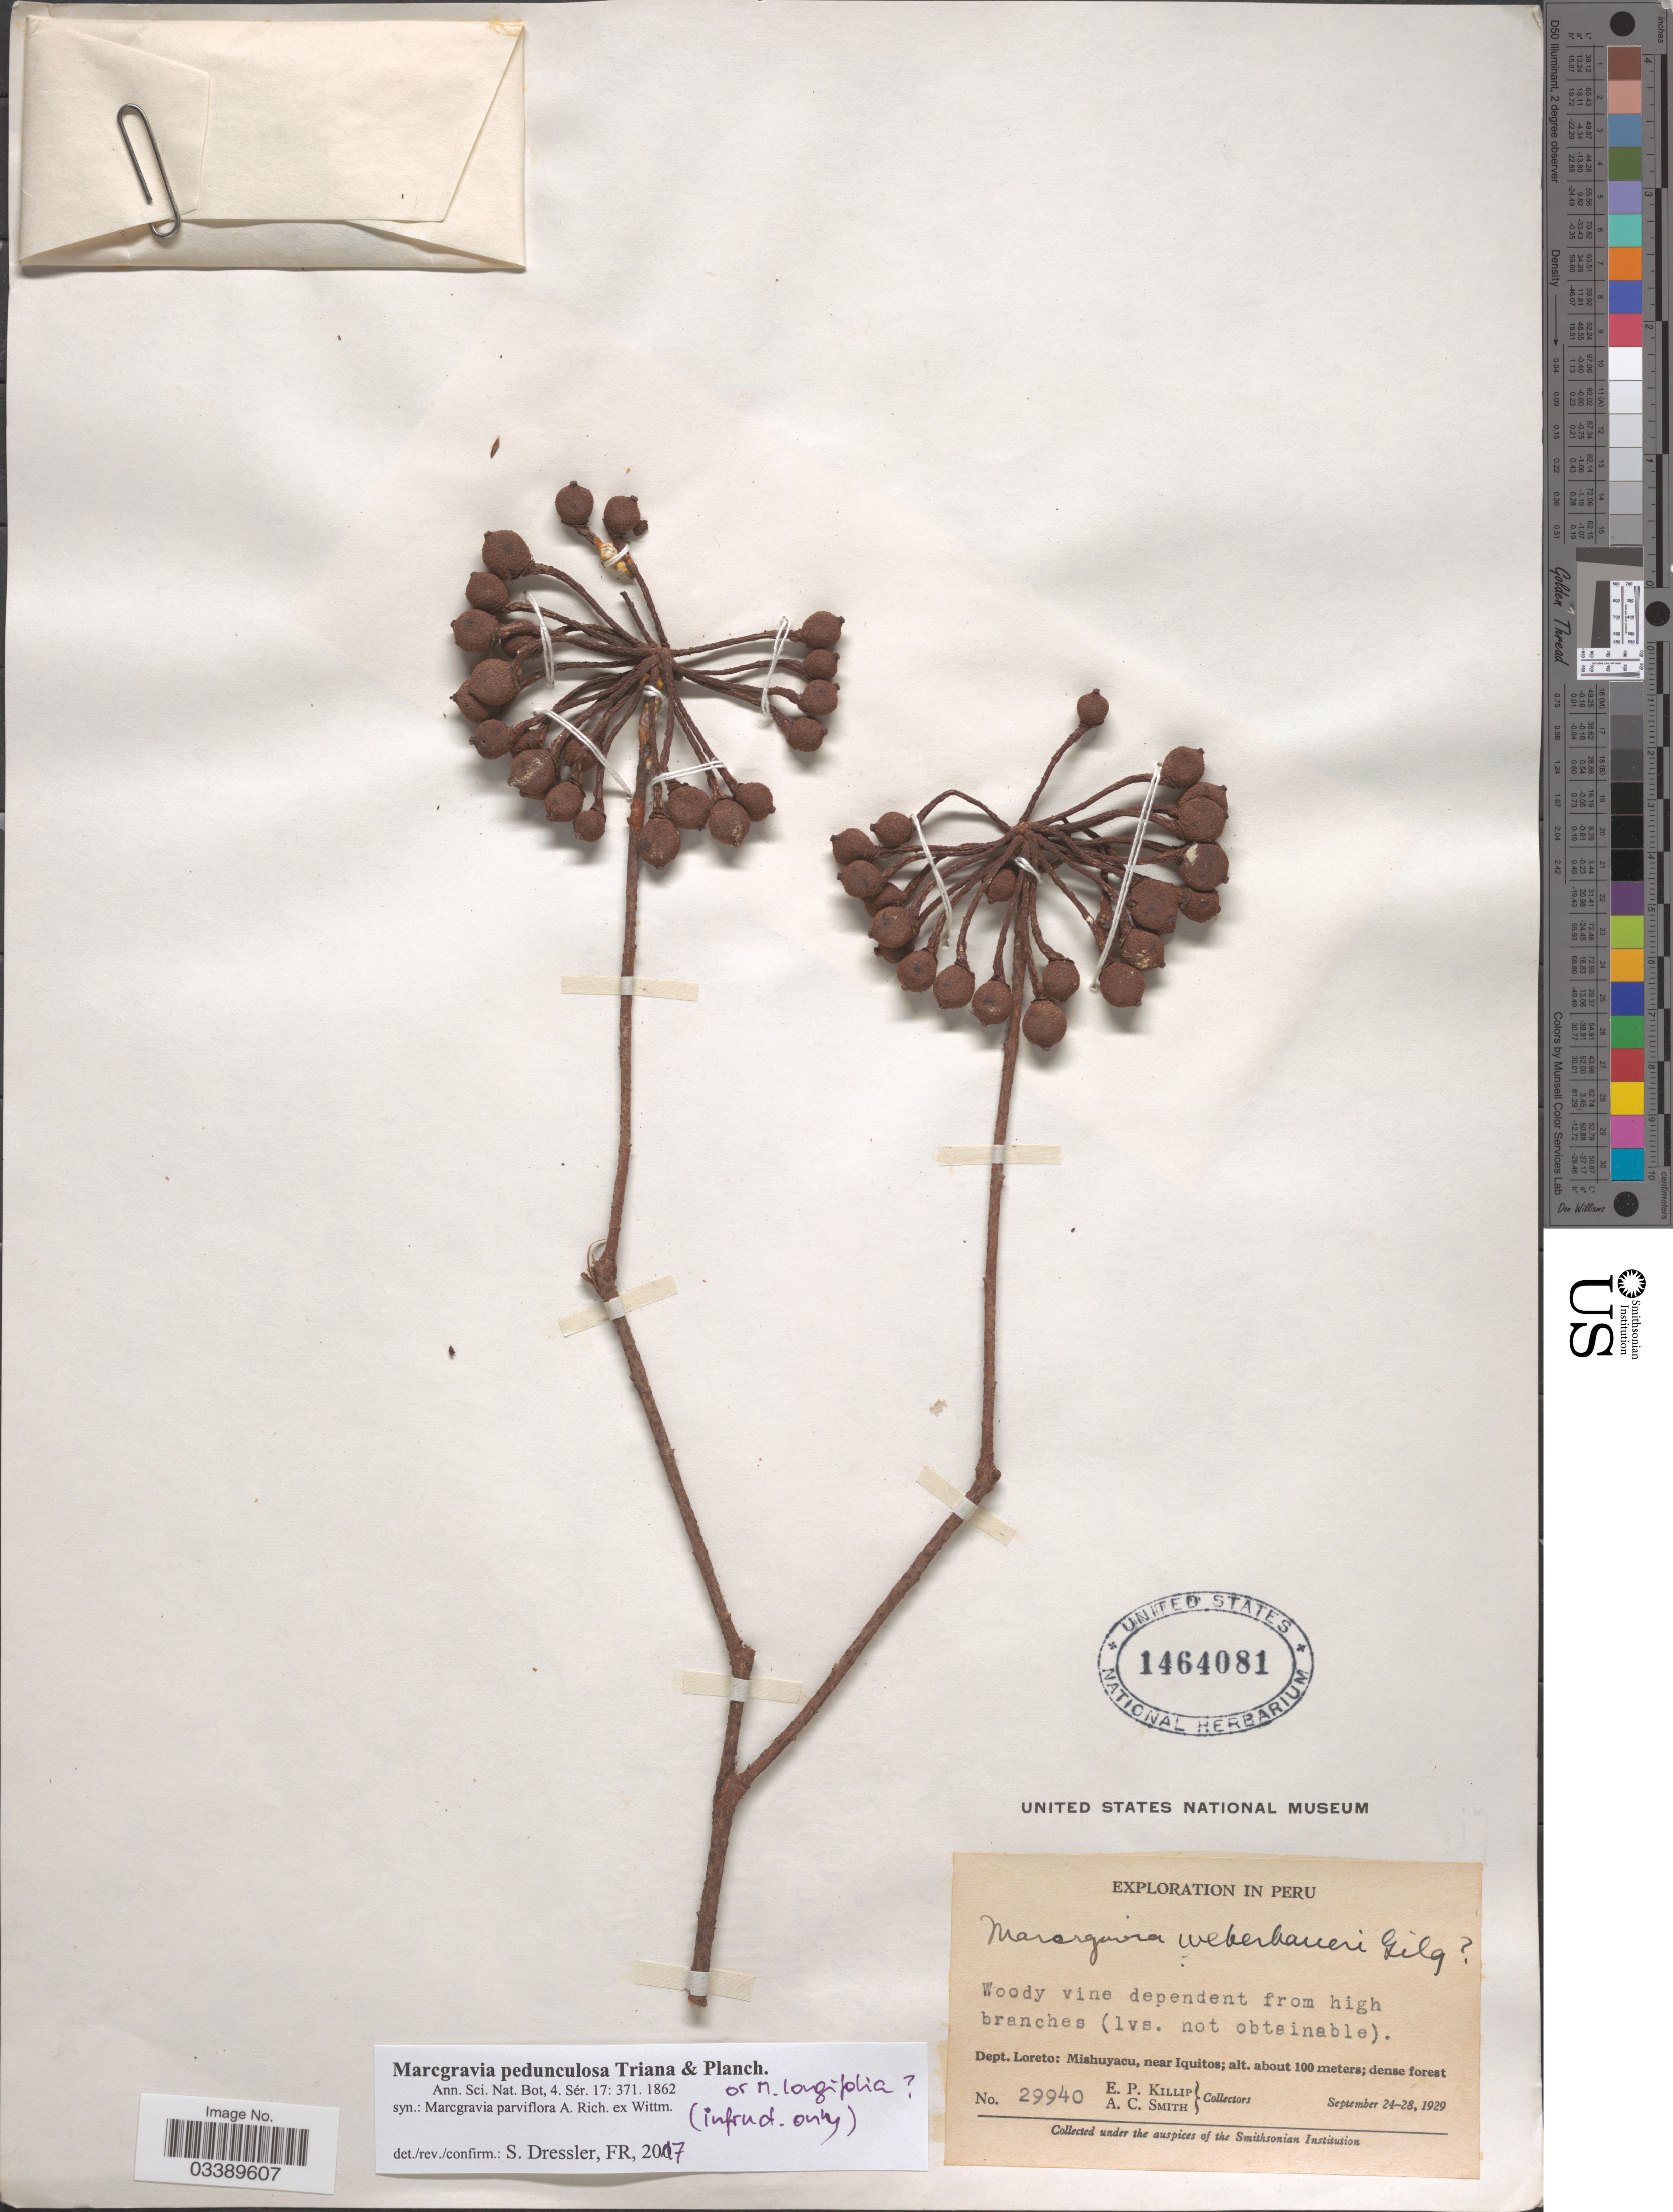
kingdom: Plantae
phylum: Tracheophyta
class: Magnoliopsida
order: Ericales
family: Marcgraviaceae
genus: Marcgravia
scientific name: Marcgravia pedunculosa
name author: Triana & Planch.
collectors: E. P. Killip & A. C. Smith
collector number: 29940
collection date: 1929-09-24/1929-09-28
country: Peru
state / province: Loreto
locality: Dept. Loreto: Mishuyacu, near Iquitos.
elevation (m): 100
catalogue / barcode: US 1464081